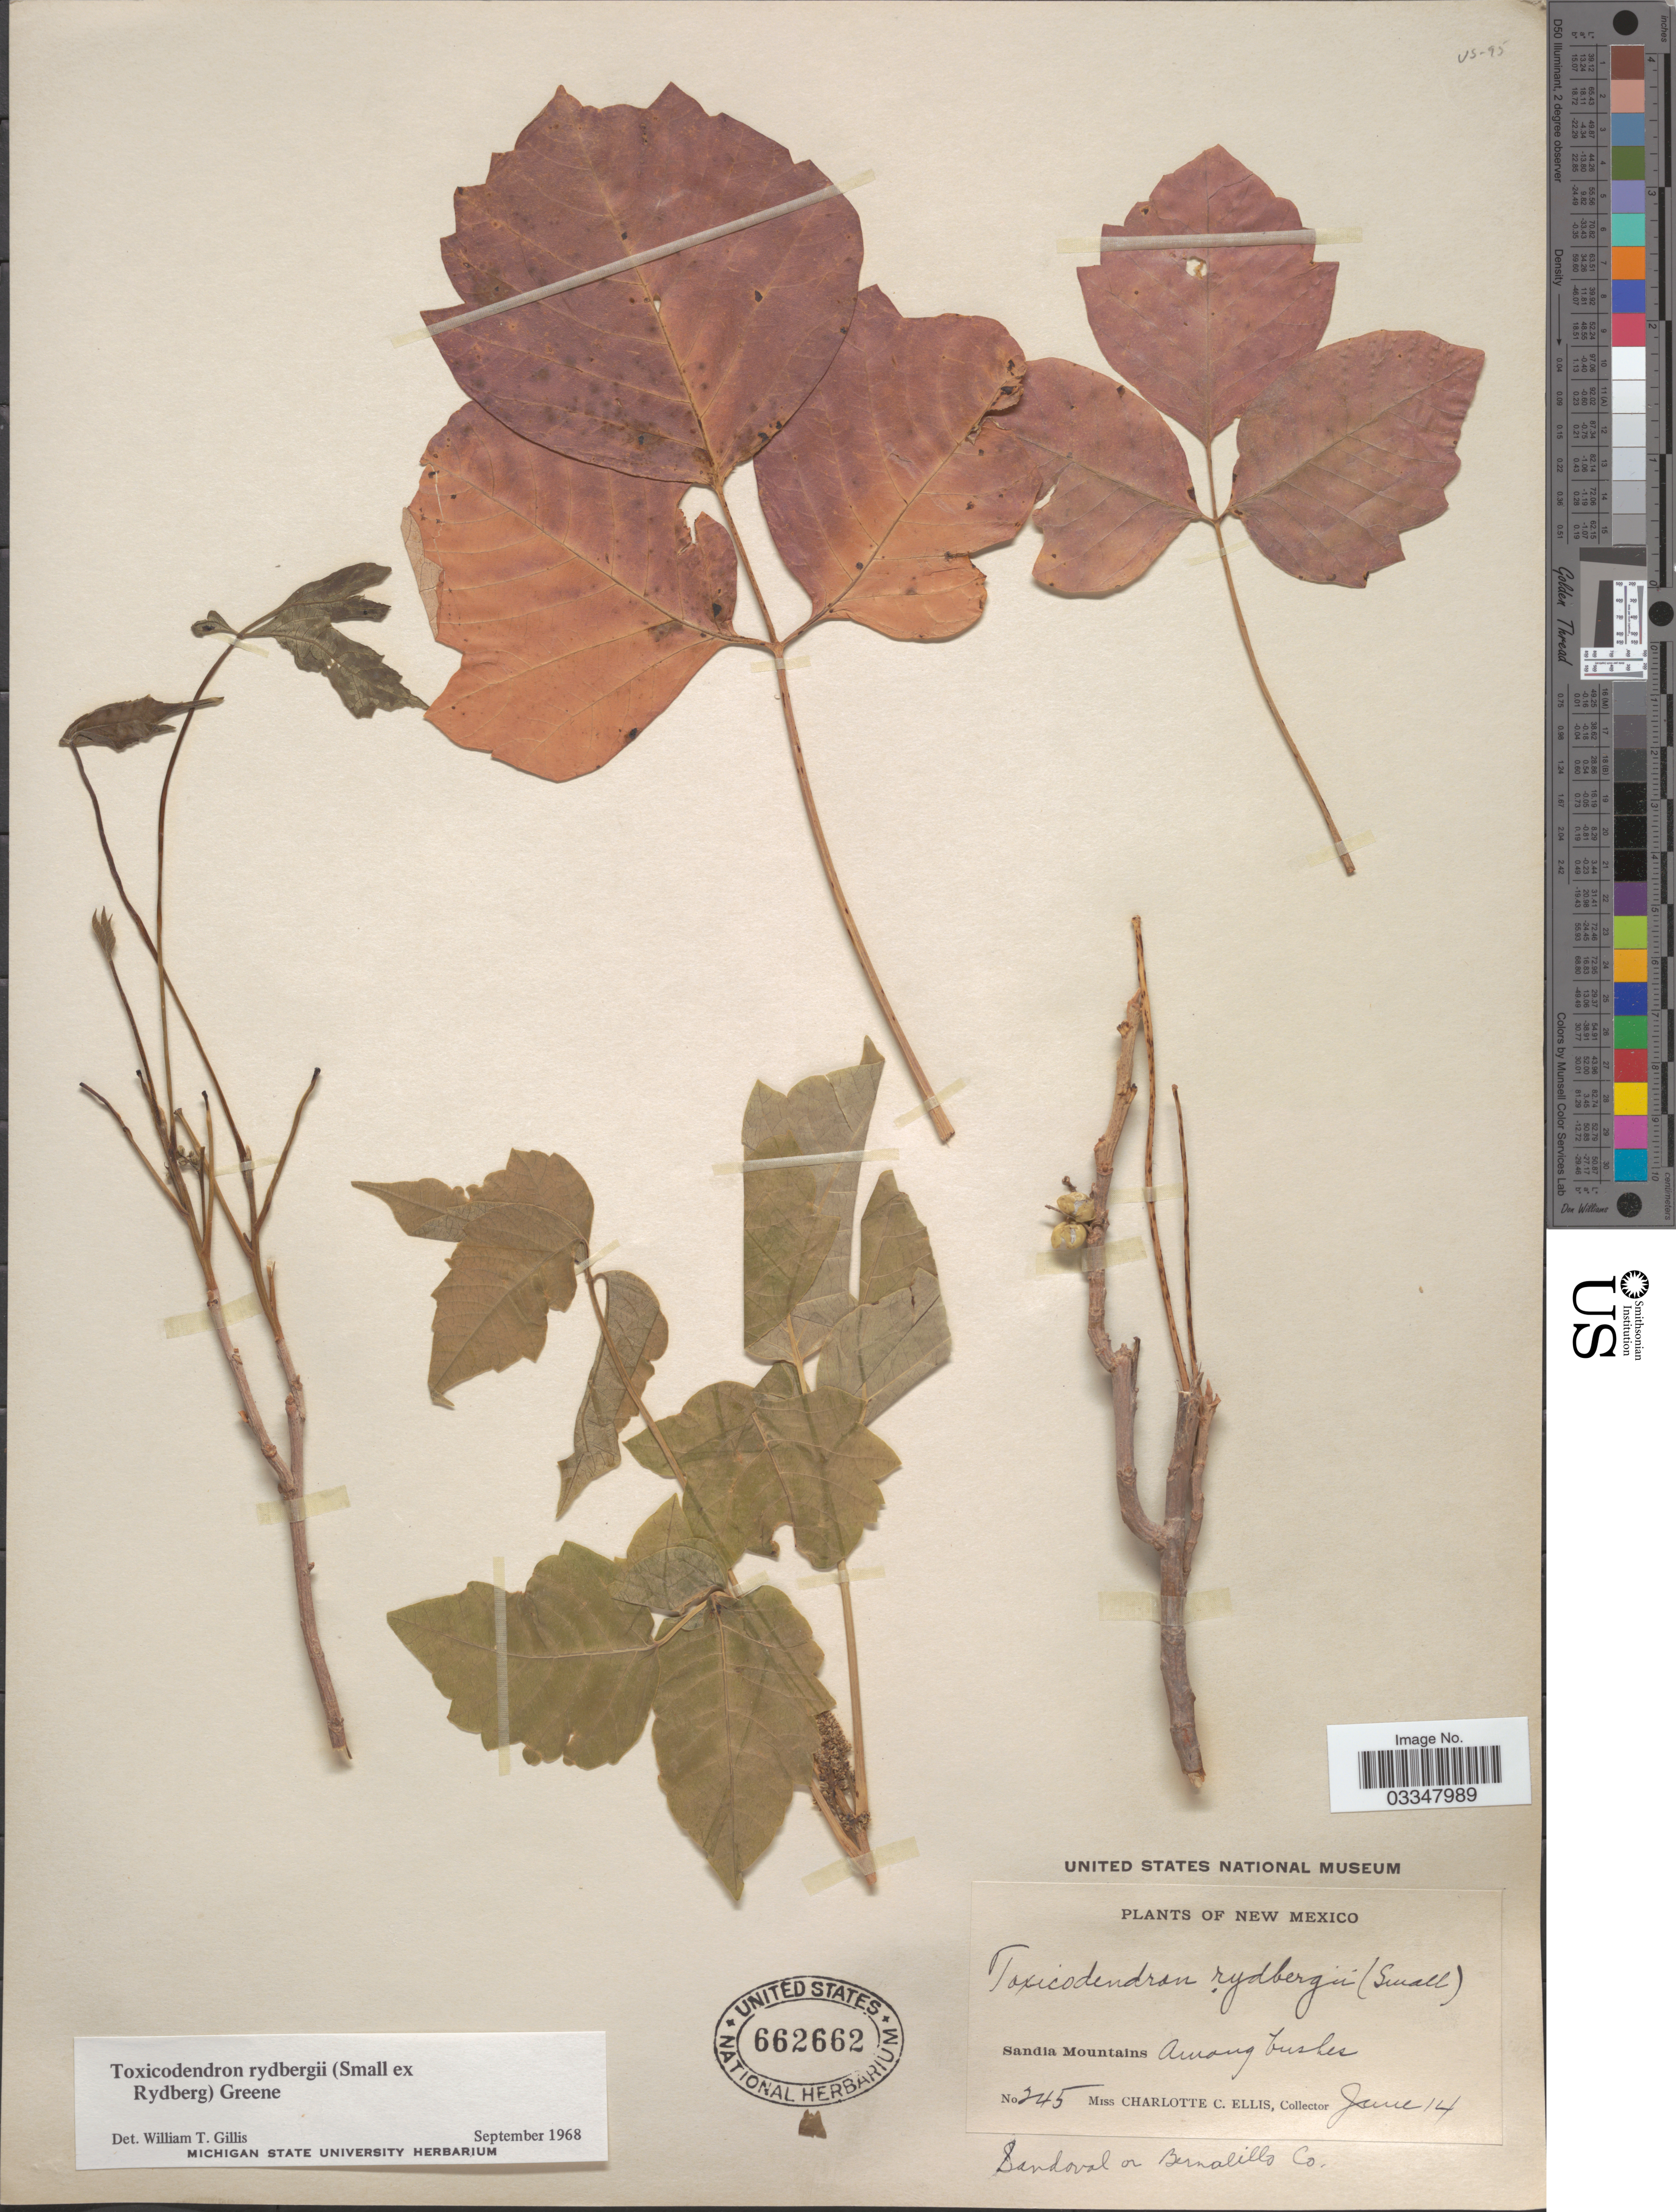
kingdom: Plantae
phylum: Tracheophyta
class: Magnoliopsida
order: Sapindales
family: Anacardiaceae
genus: Toxicodendron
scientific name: Toxicodendron radicans subsp. rydbergii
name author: (Small & Rydb.) Á. Löve & D. Löve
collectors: C. C. Ellis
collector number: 245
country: United States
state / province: New Mexico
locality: Sandia Mountains. Sandoval or Bernalillo Co.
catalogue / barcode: US 662662